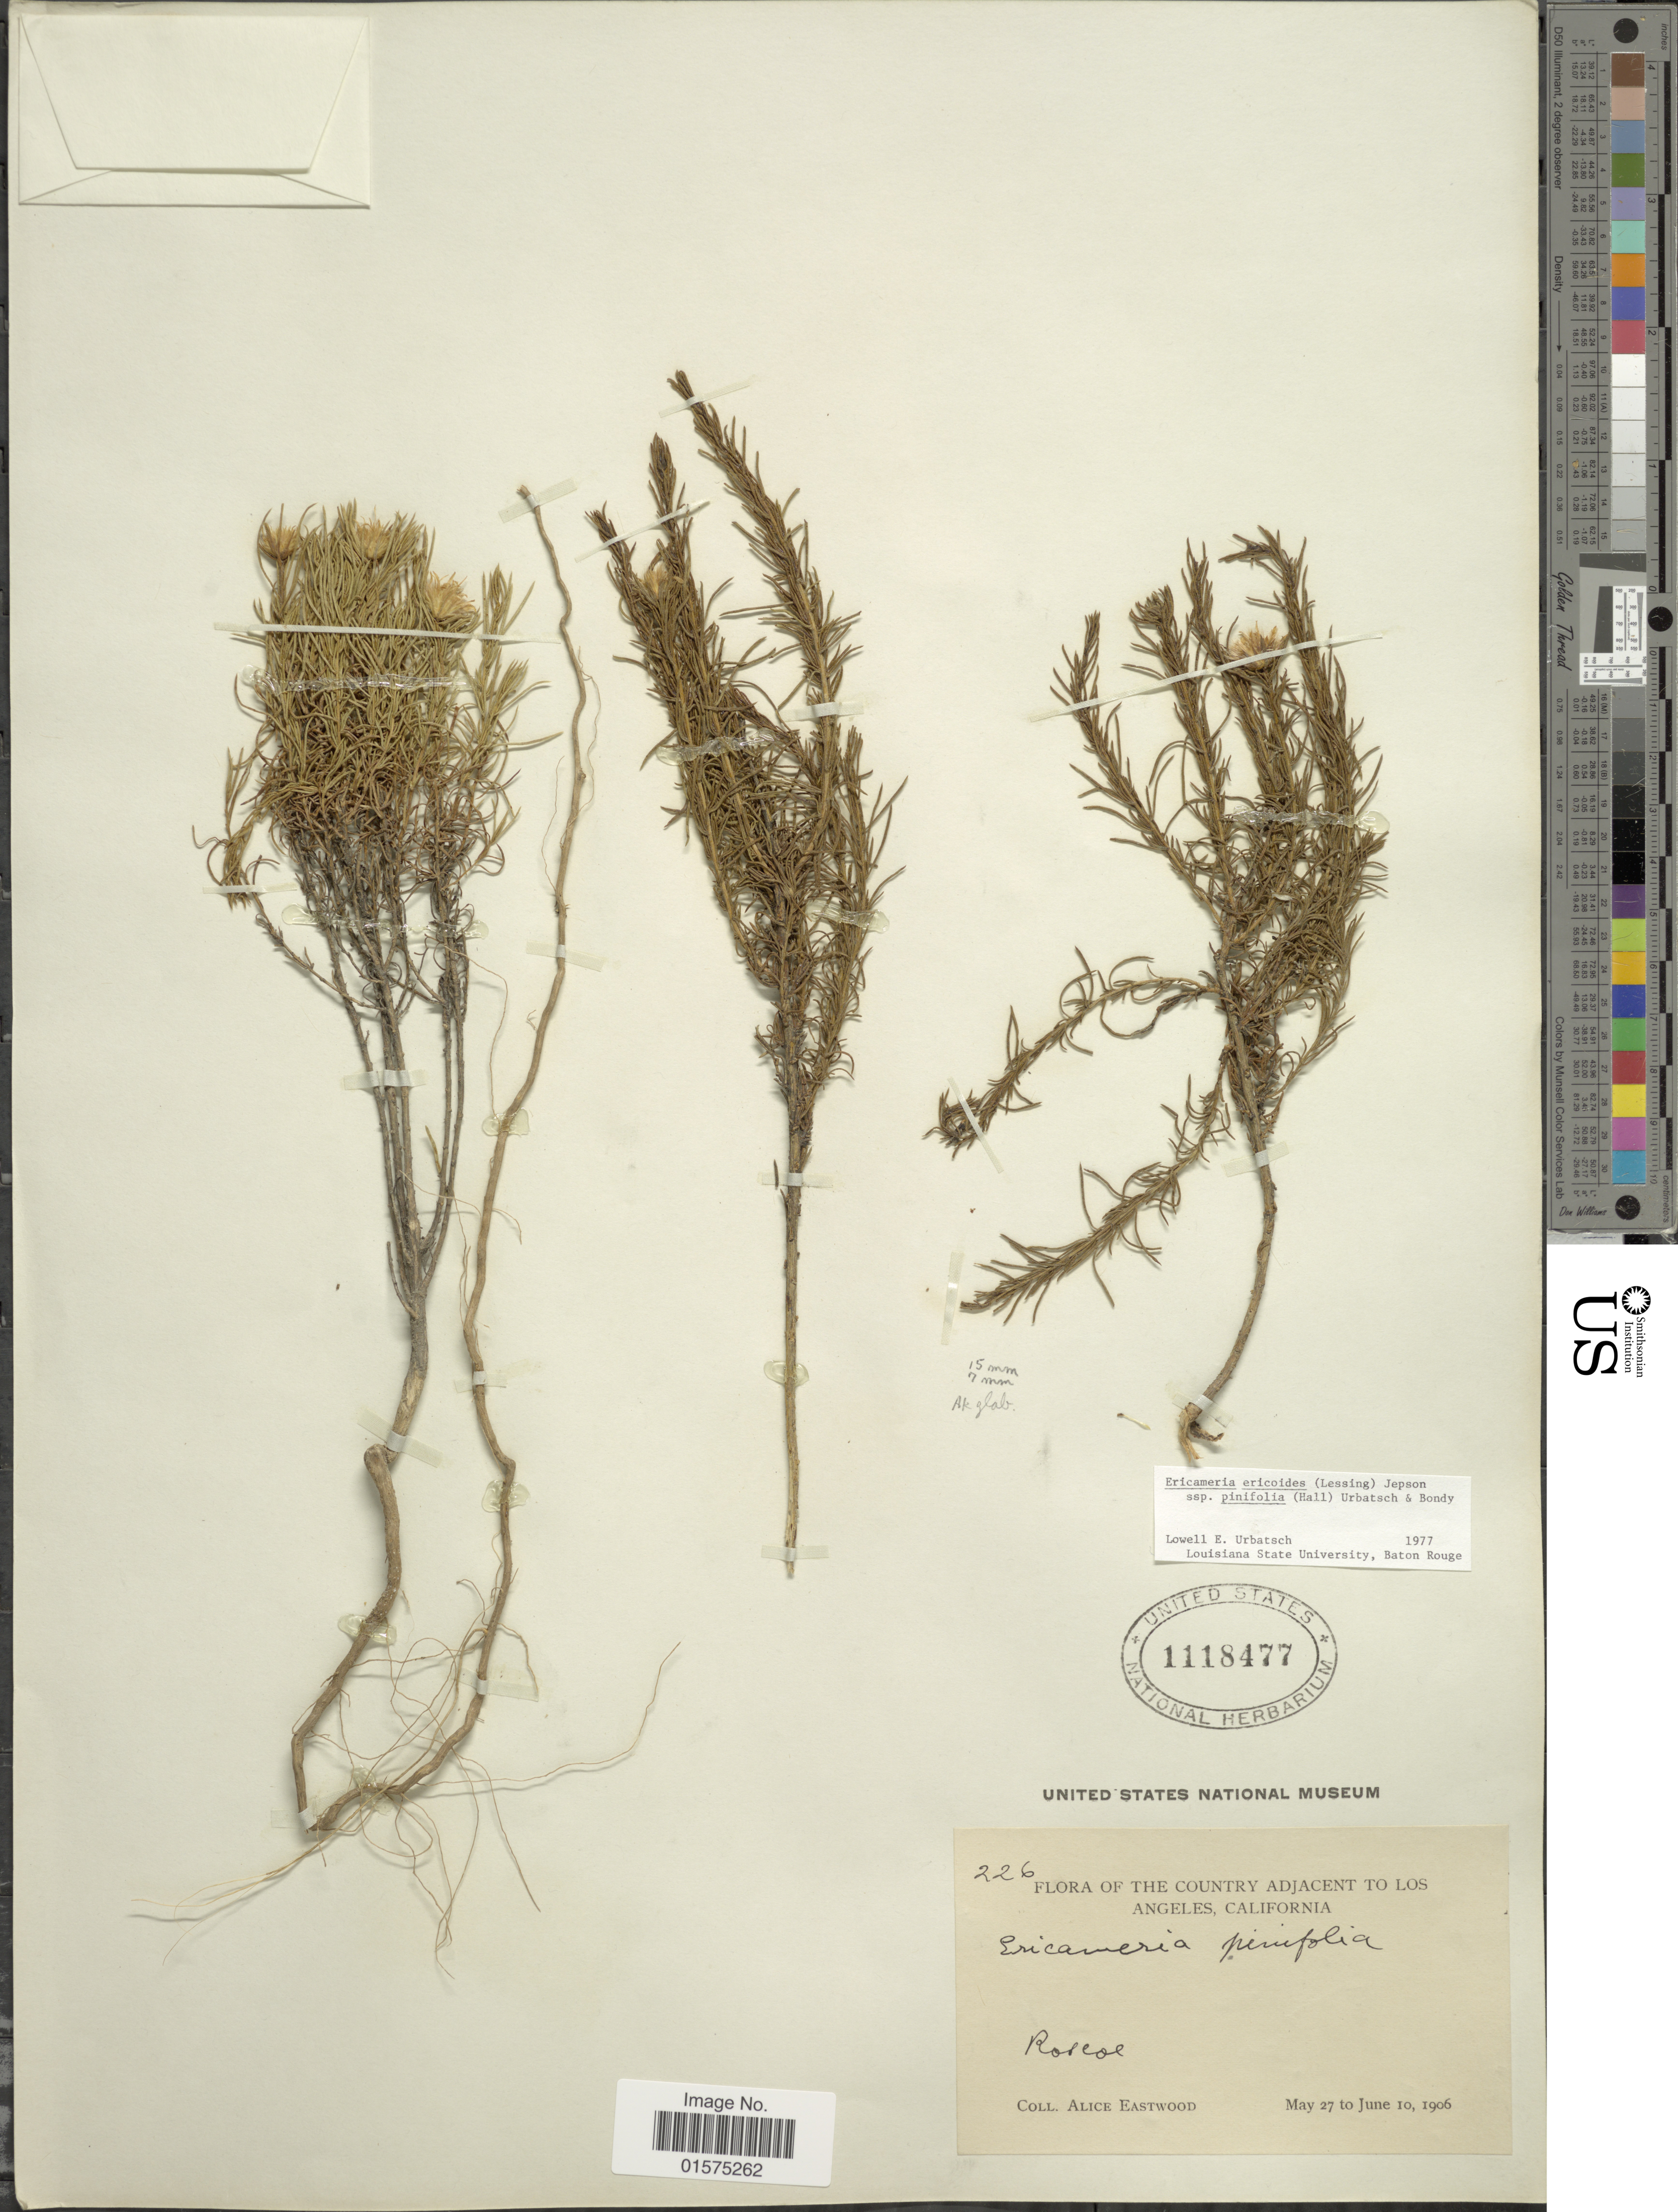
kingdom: Plantae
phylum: Tracheophyta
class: Magnoliopsida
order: Asterales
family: Asteraceae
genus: Ericameria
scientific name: Ericameria pinifolia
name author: (A. Gray) Hall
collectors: A. Eastwood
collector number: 226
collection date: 1906-05-27/1906-06-10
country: United States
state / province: California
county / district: Los Angeles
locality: Country adjacent to Los Angeles. Roscoe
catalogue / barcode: US 1118477